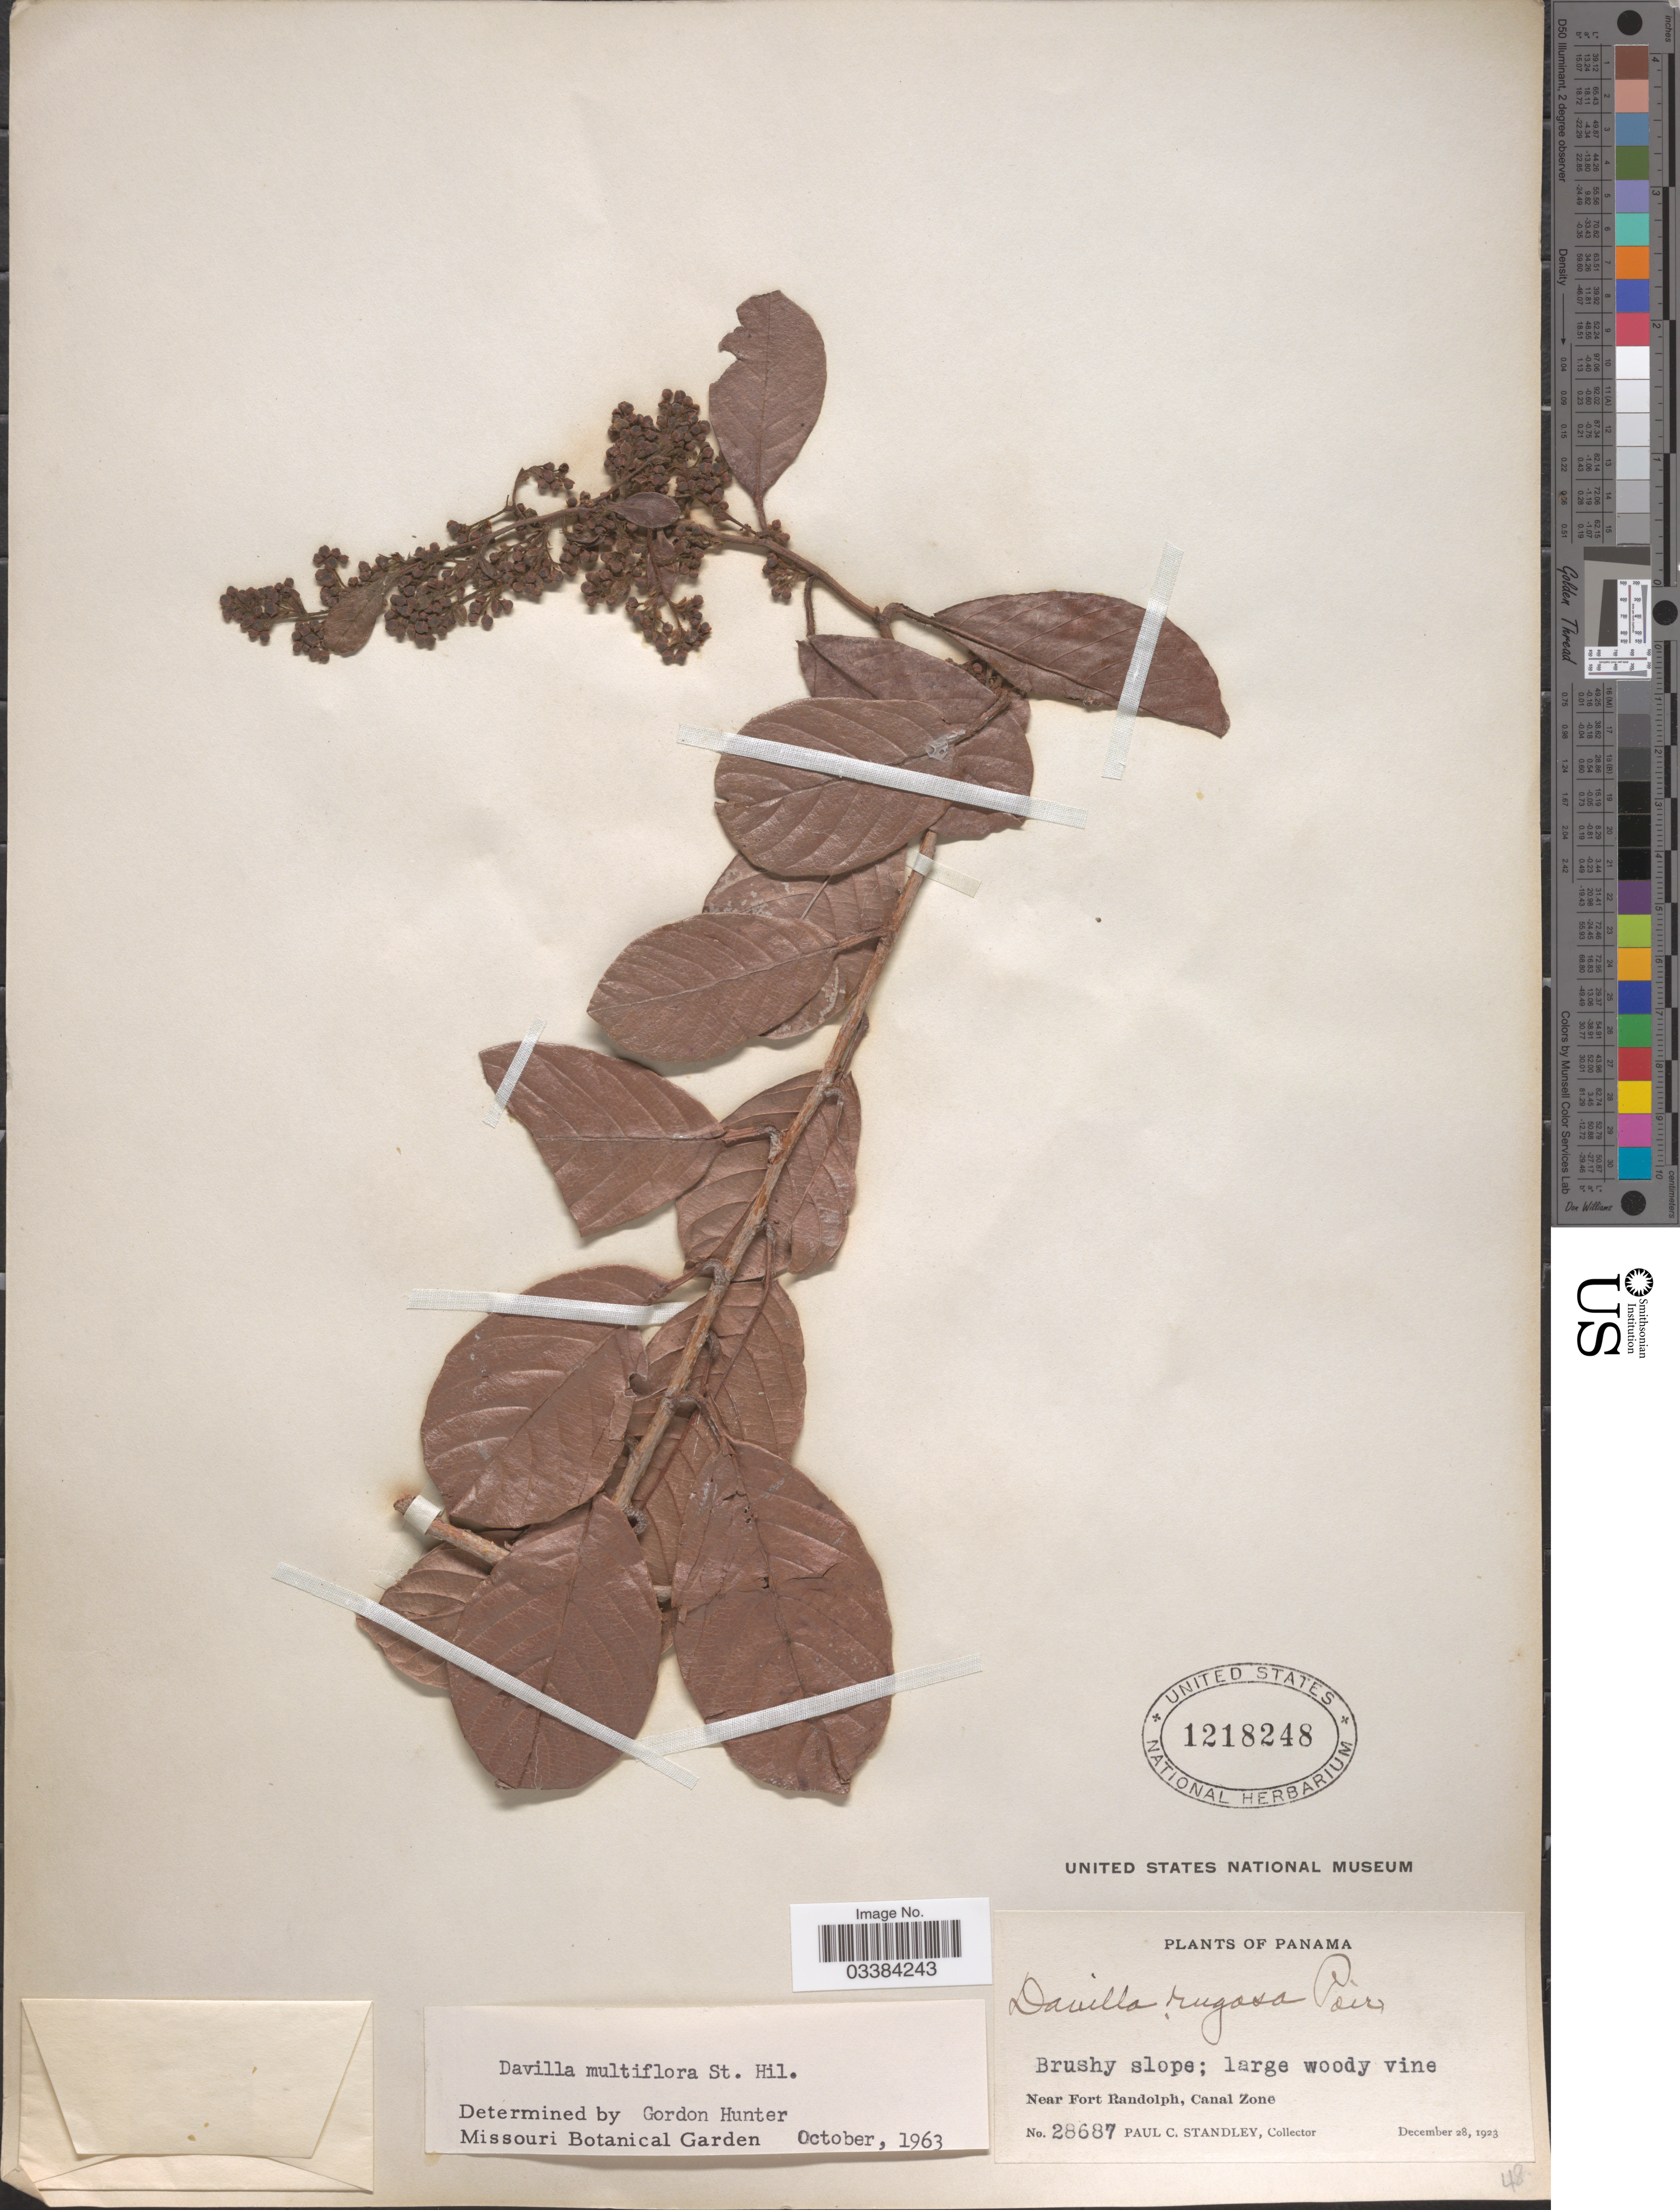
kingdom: Plantae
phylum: Tracheophyta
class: Magnoliopsida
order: Dilleniales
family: Dilleniaceae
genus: Davilla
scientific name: Davilla multiflora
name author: (DC.) A. St.-Hil.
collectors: P. C. Standley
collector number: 28687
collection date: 1923-12-28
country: Panama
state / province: Colón / Panamá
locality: Near Fort Randolph, Canal Zone.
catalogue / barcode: US 1218248